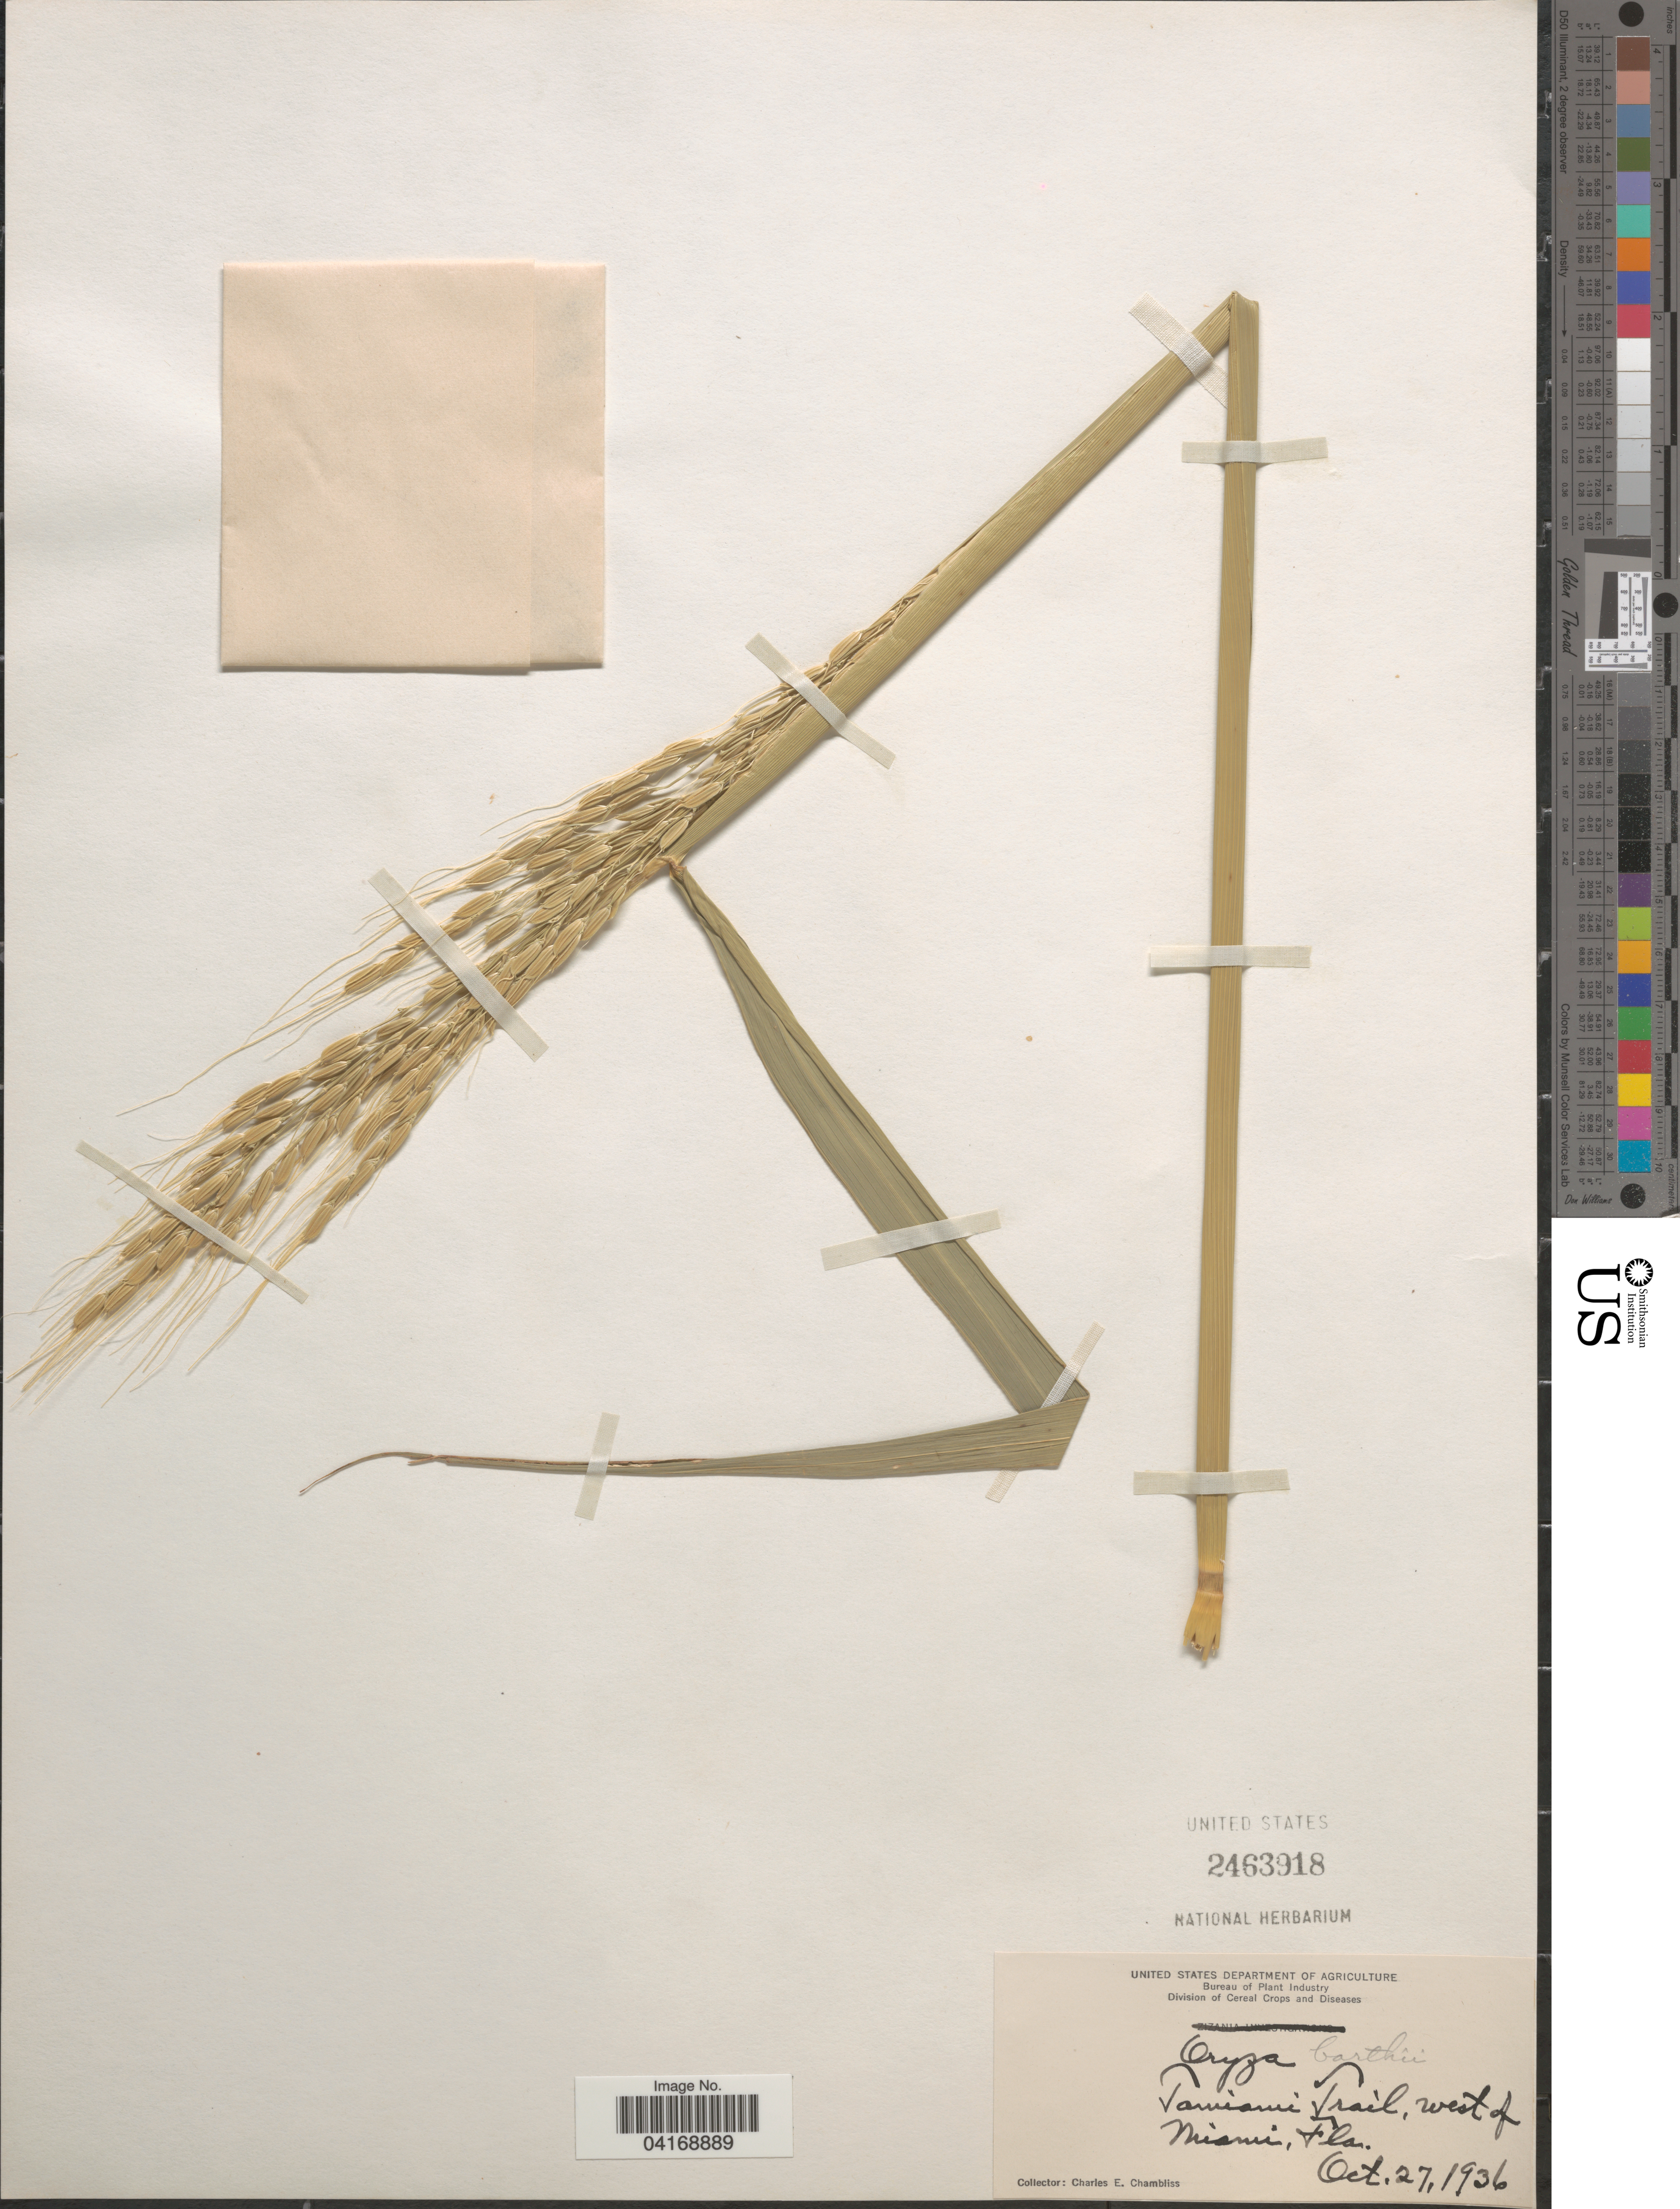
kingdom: Plantae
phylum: Tracheophyta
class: Liliopsida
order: Poales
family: Poaceae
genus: Oryza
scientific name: Oryza barthii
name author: A. Chev.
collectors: C. Chambliss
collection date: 1936-10-27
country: United States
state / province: Florida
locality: Tamiami Trail, west of Miami.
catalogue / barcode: US 2463918